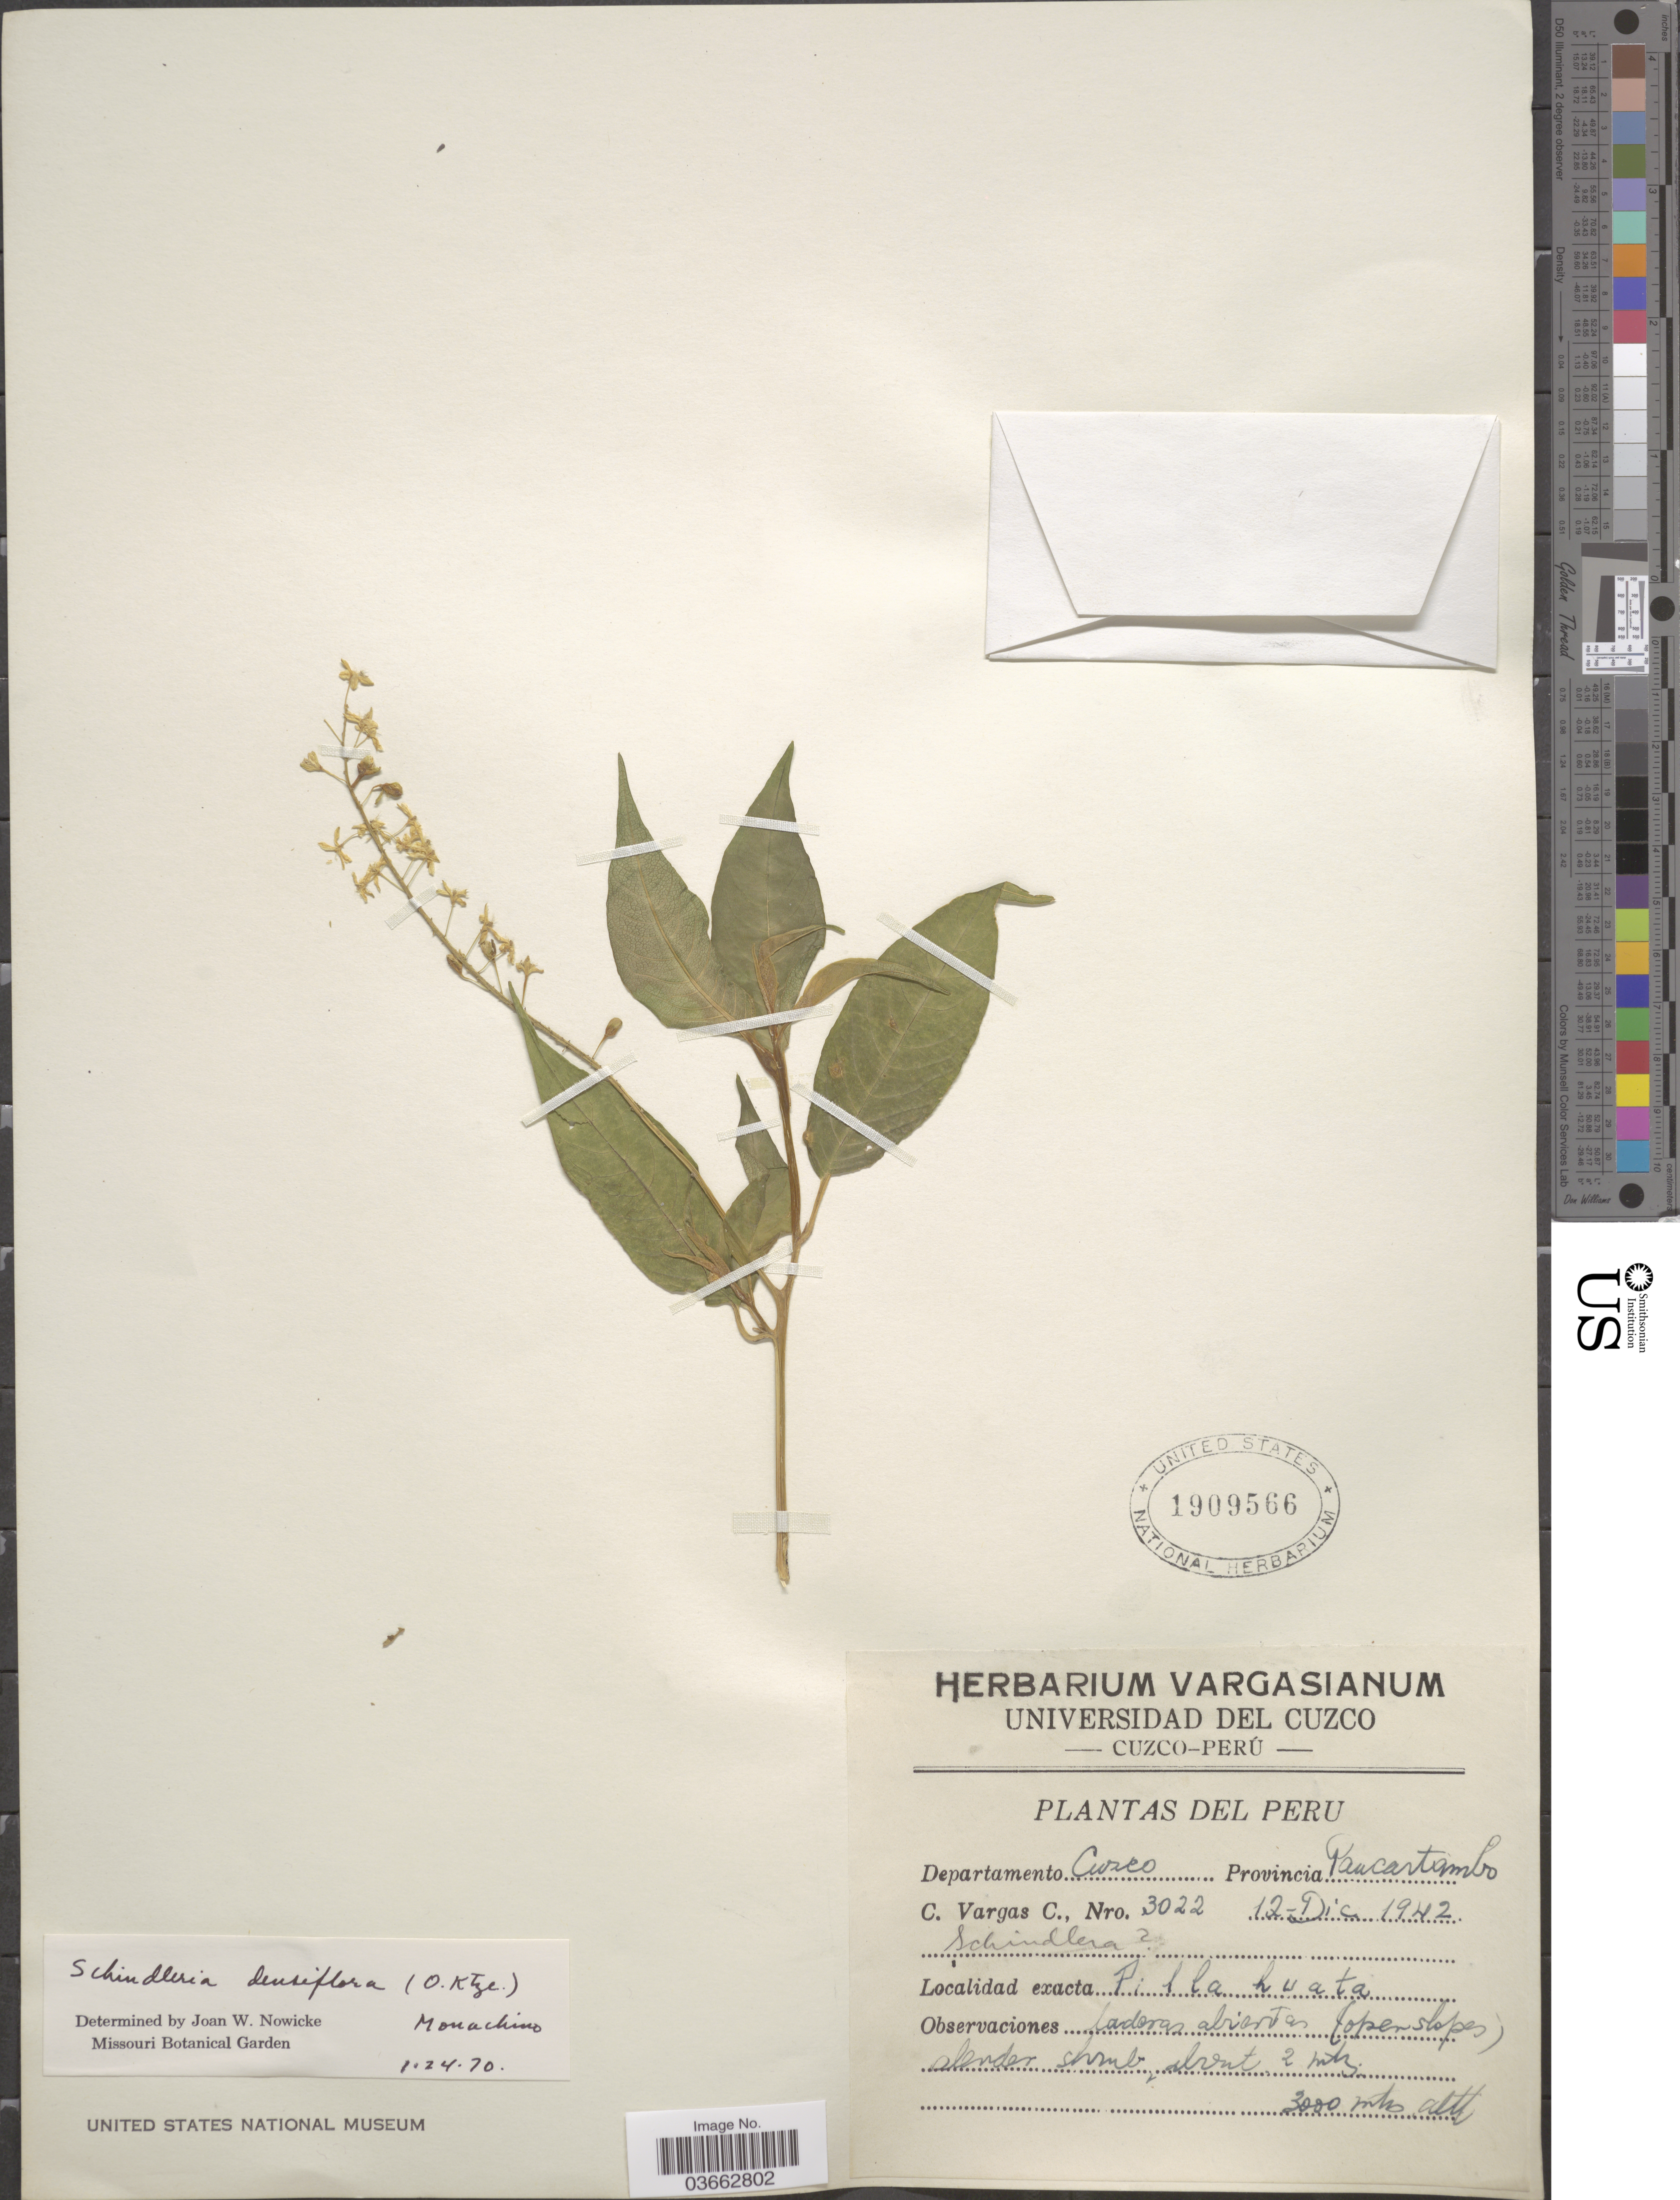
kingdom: Plantae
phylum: Tracheophyta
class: Magnoliopsida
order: Caryophyllales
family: Phytolaccaceae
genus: Schindleria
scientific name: Schindleria densiflora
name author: (Kuntze) Monach.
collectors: C. Vargas Calderón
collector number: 3022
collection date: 1942-12-12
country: Peru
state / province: Cusco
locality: Departamento Cuzco. Provincia Paucartambo. Pilla huata.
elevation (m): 3000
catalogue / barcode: US 1909566